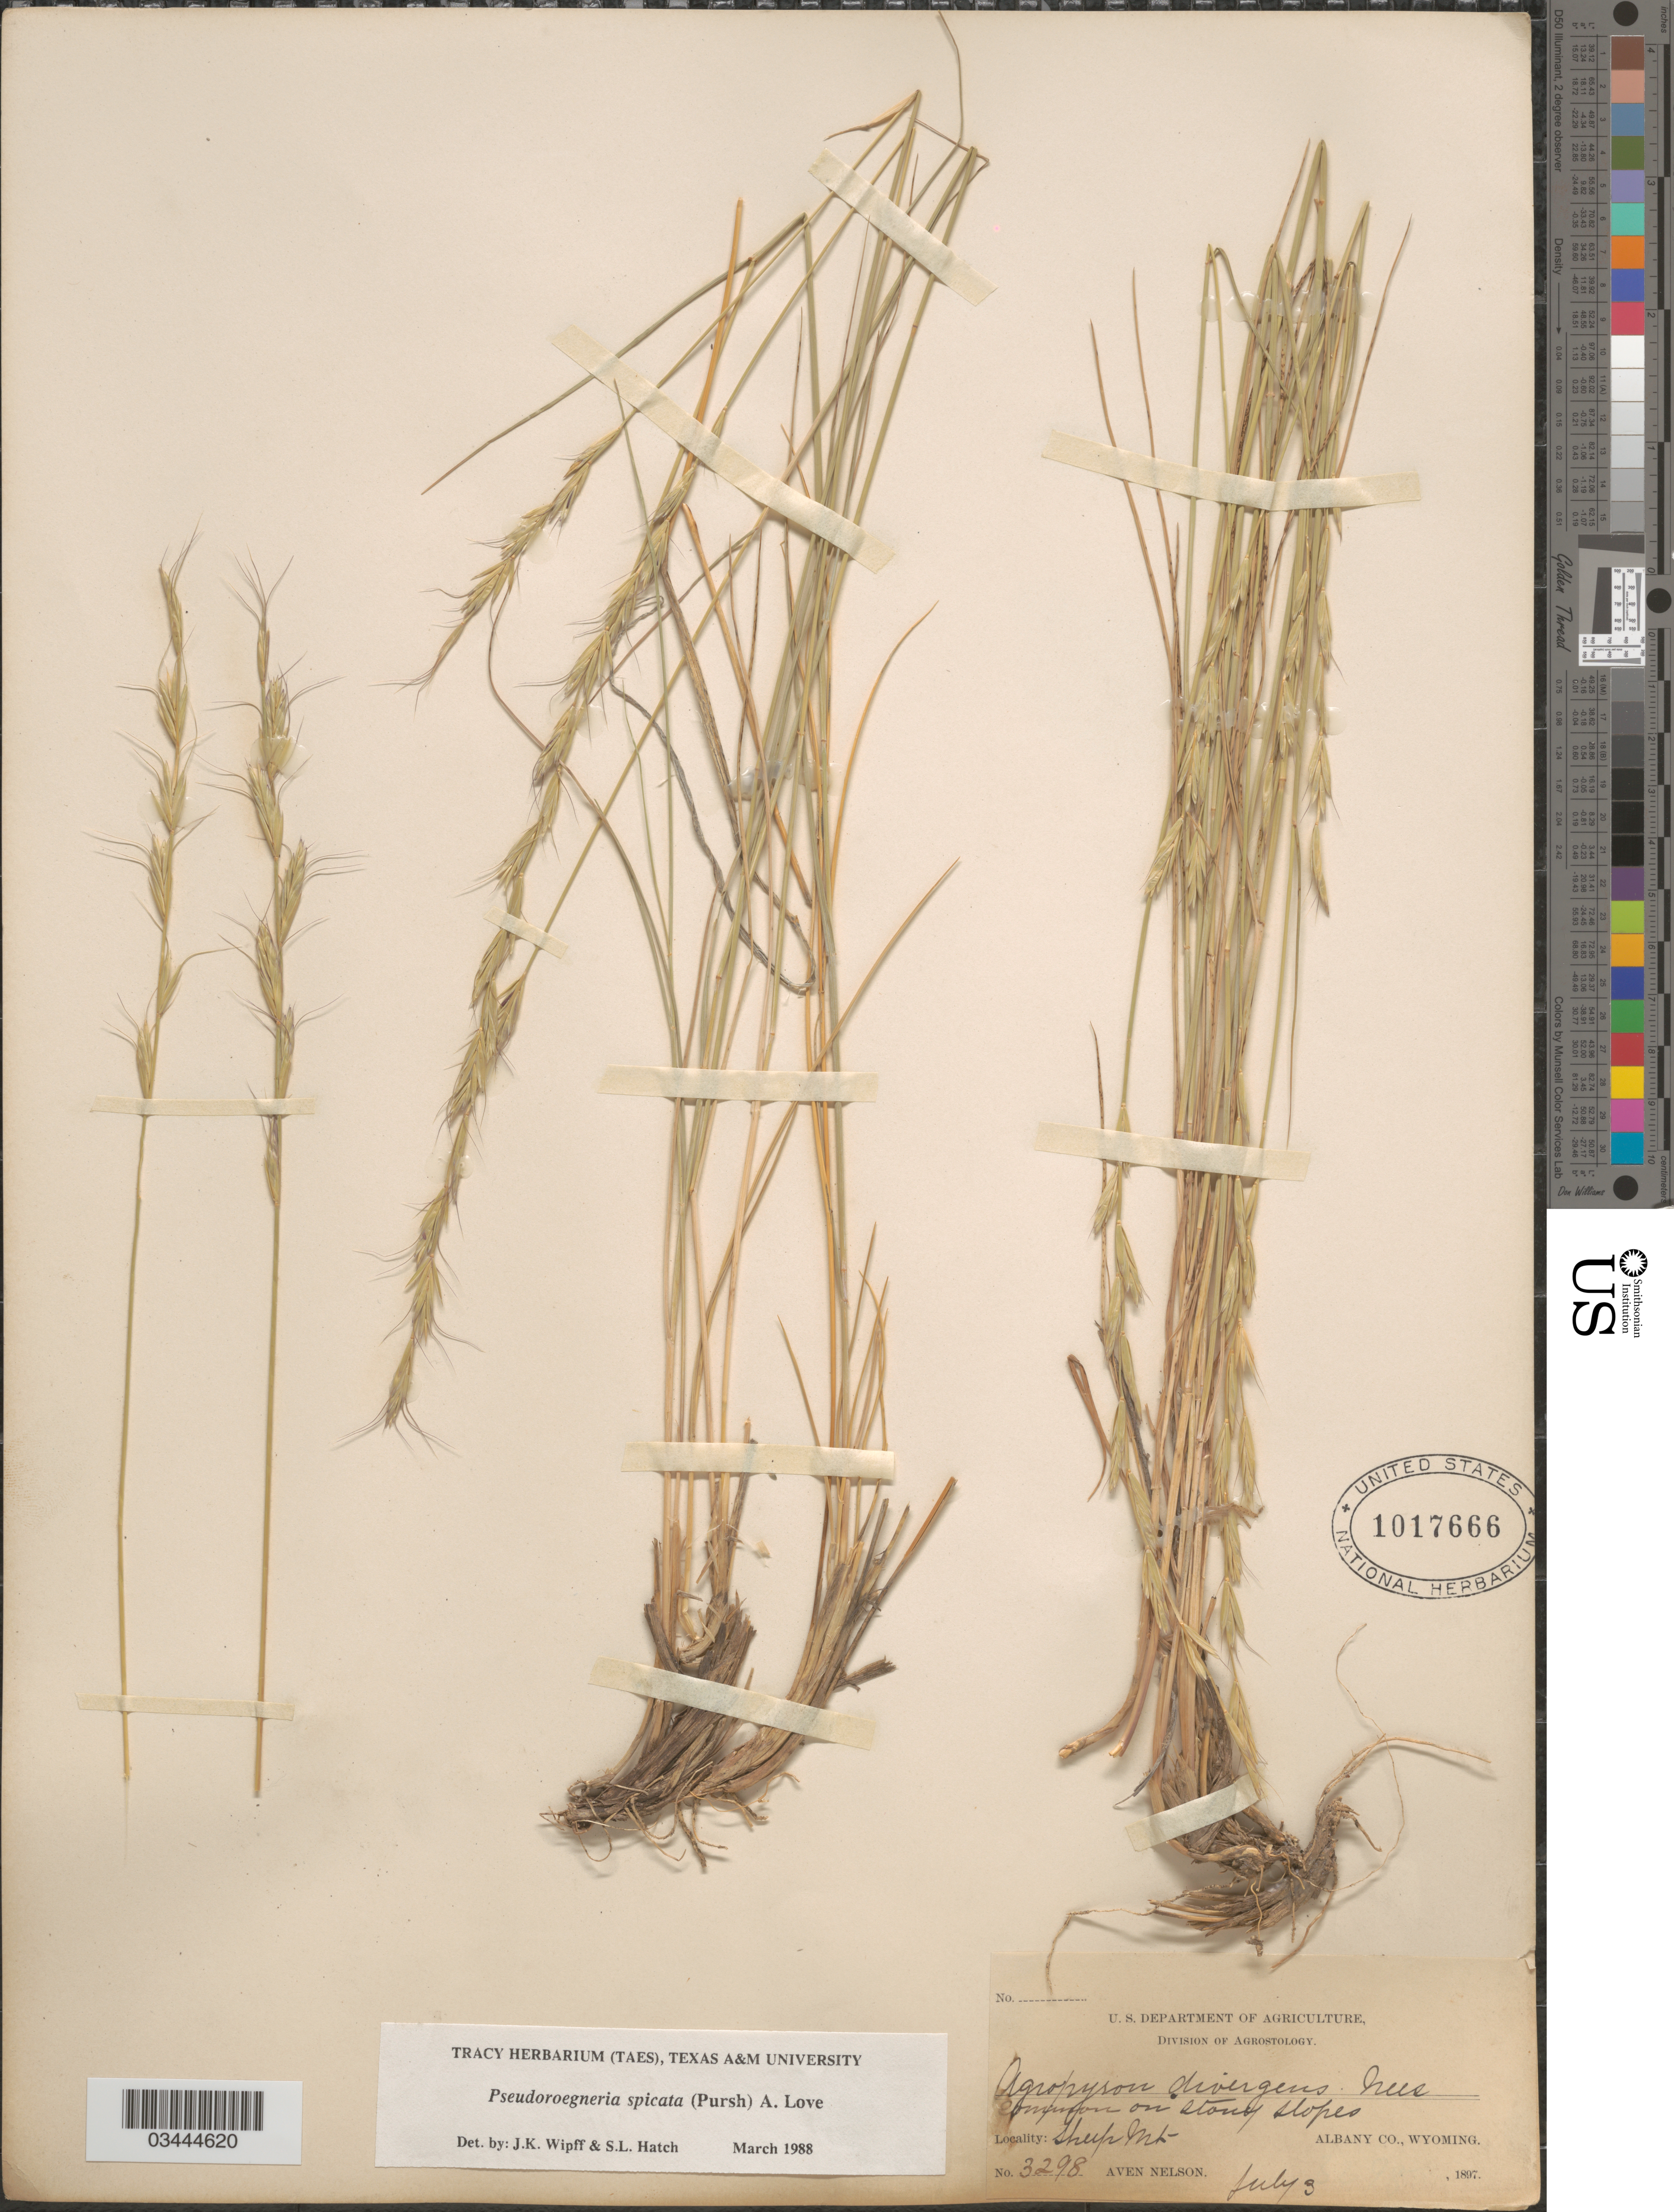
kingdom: Plantae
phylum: Tracheophyta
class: Liliopsida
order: Poales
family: Poaceae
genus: Pseudoroegneria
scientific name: Pseudoroegneria spicata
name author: (Pursh) Á. Löve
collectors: A. Nelson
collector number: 3298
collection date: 1897-07-03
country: United States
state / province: Wyoming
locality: Sheep Mt.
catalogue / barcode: US 1017666